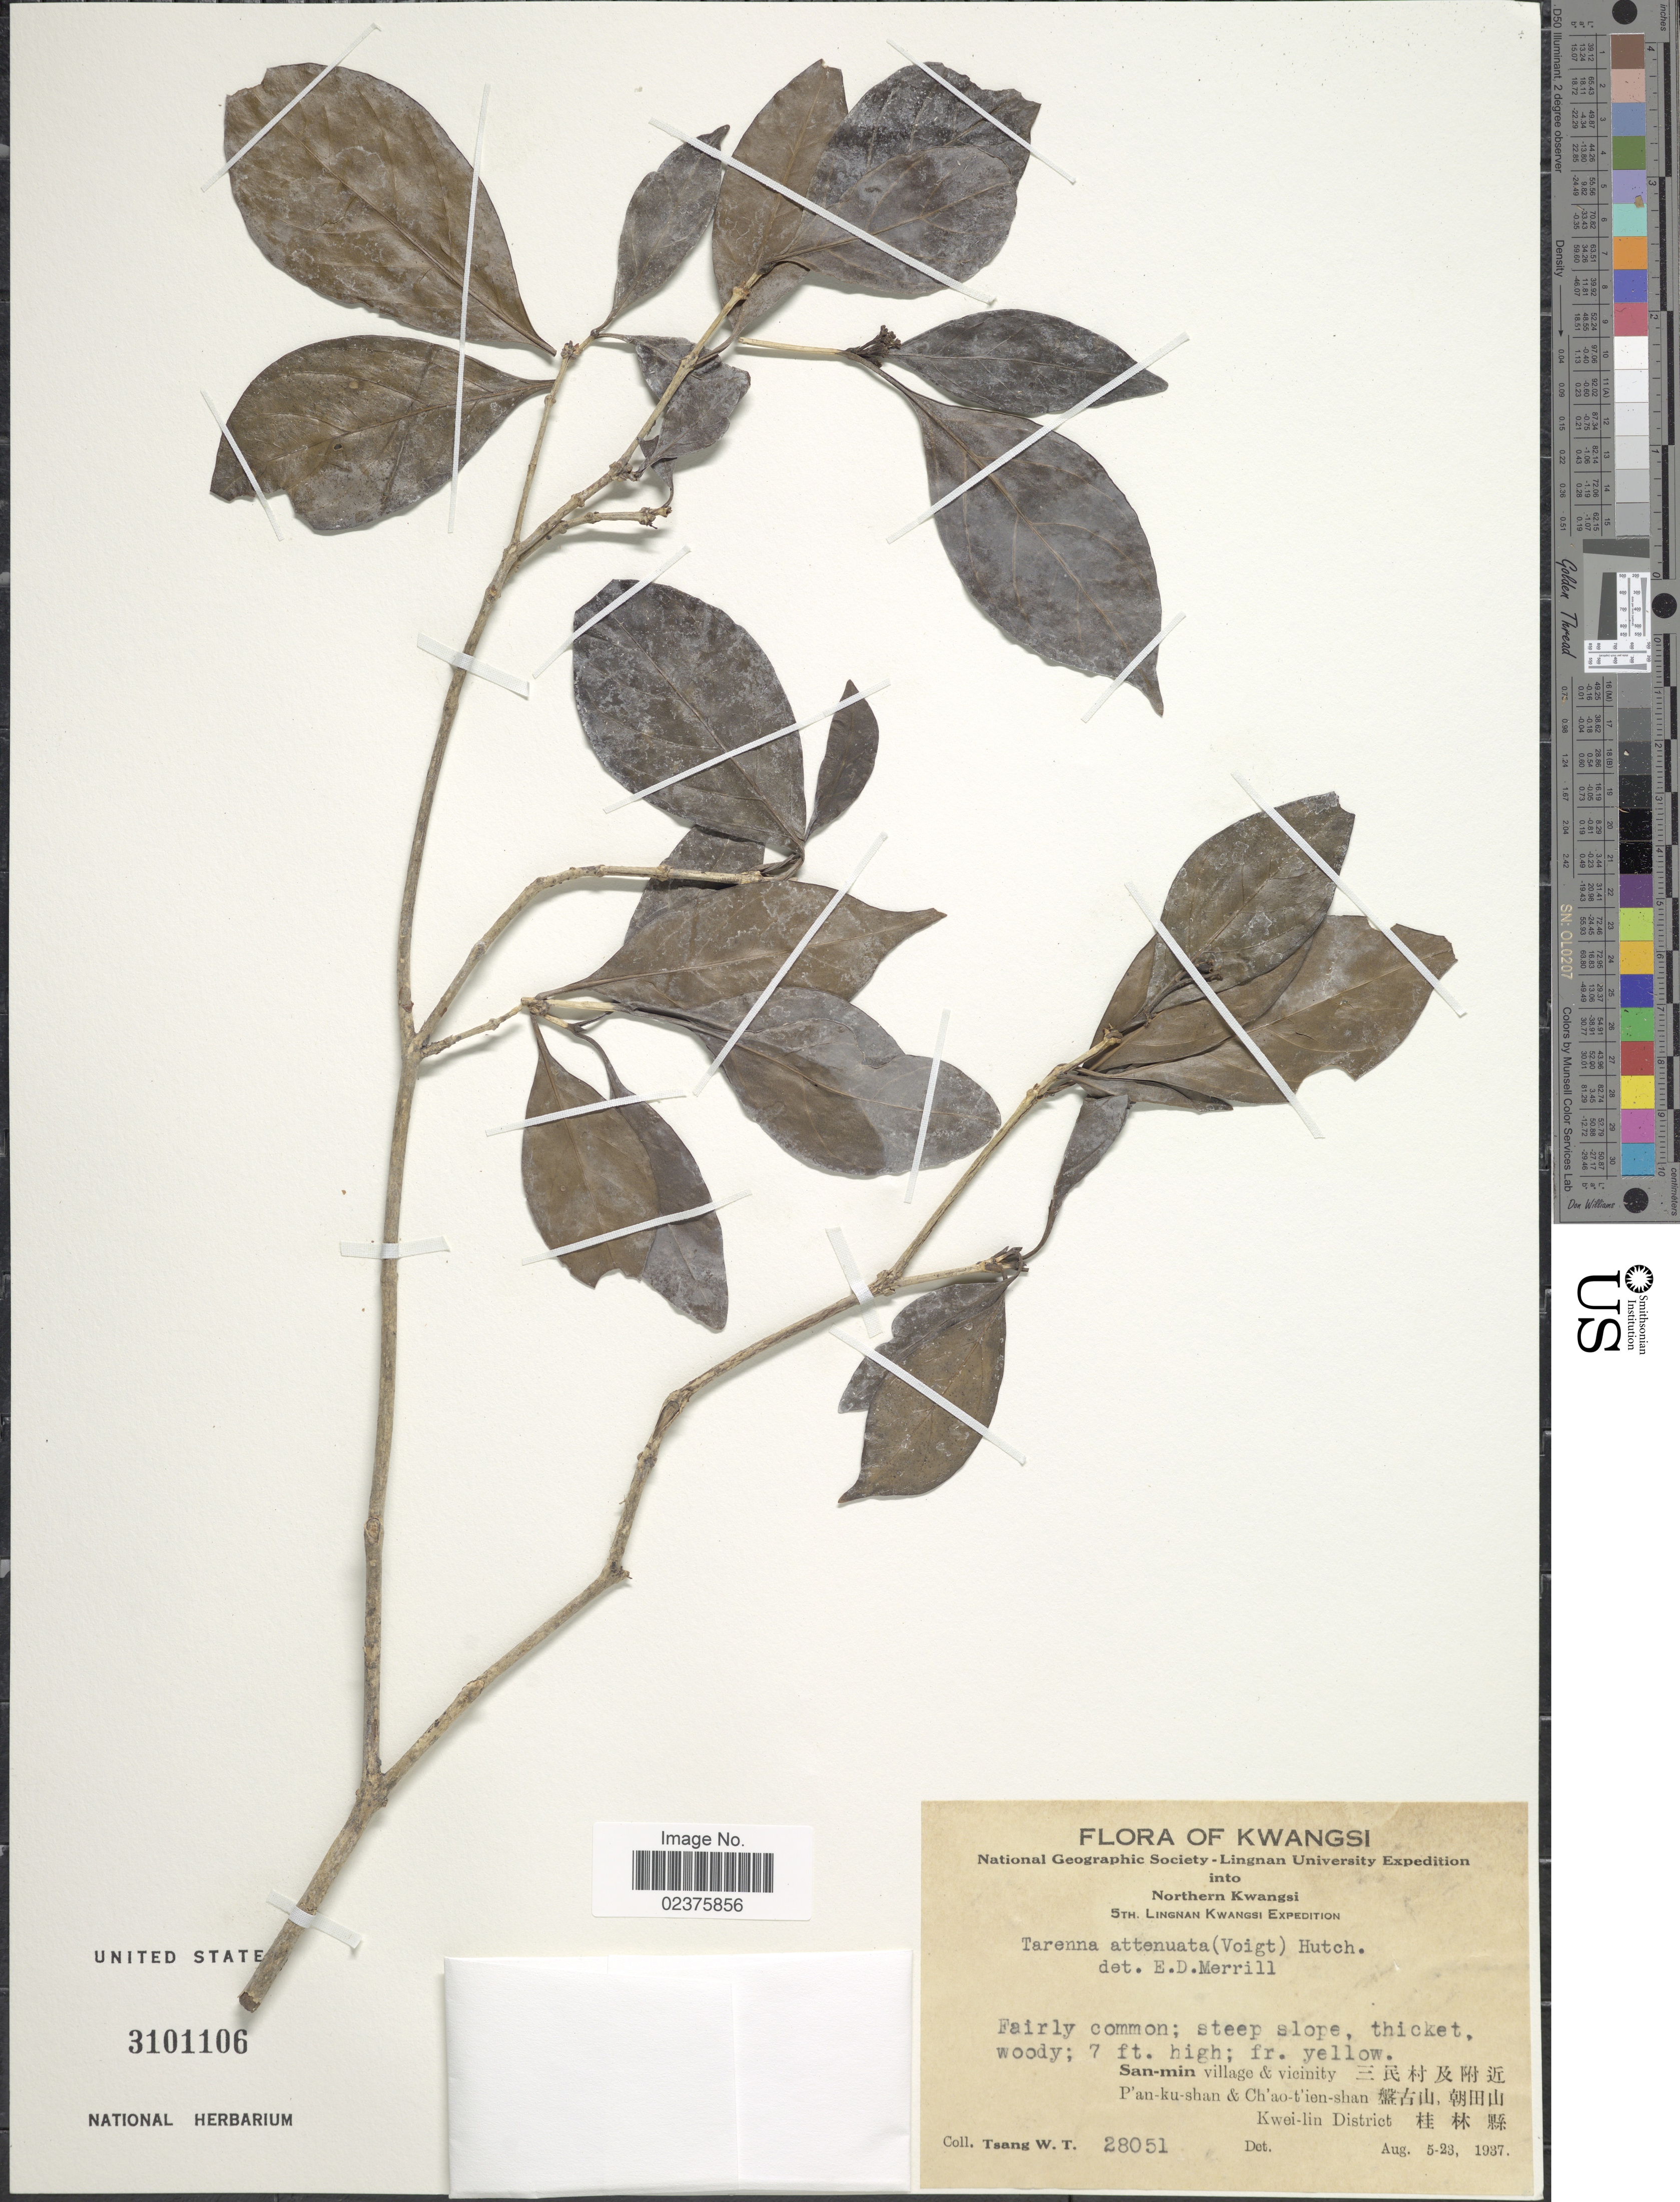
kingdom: Plantae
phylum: Tracheophyta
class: Magnoliopsida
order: Gentianales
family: Rubiaceae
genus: Tarenna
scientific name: Tarenna attenuata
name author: (Hook. f.) Hutchinson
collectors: W. T. Tsang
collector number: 28051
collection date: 1937-08-05/1937-08-23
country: China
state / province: Guangxi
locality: Kwangsi, Northern Kwangsi, San-min village & vicinity, P'an-ku-shan & Ch'ao-t'ien-shan, Kwei-lin District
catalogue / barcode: US 3101106